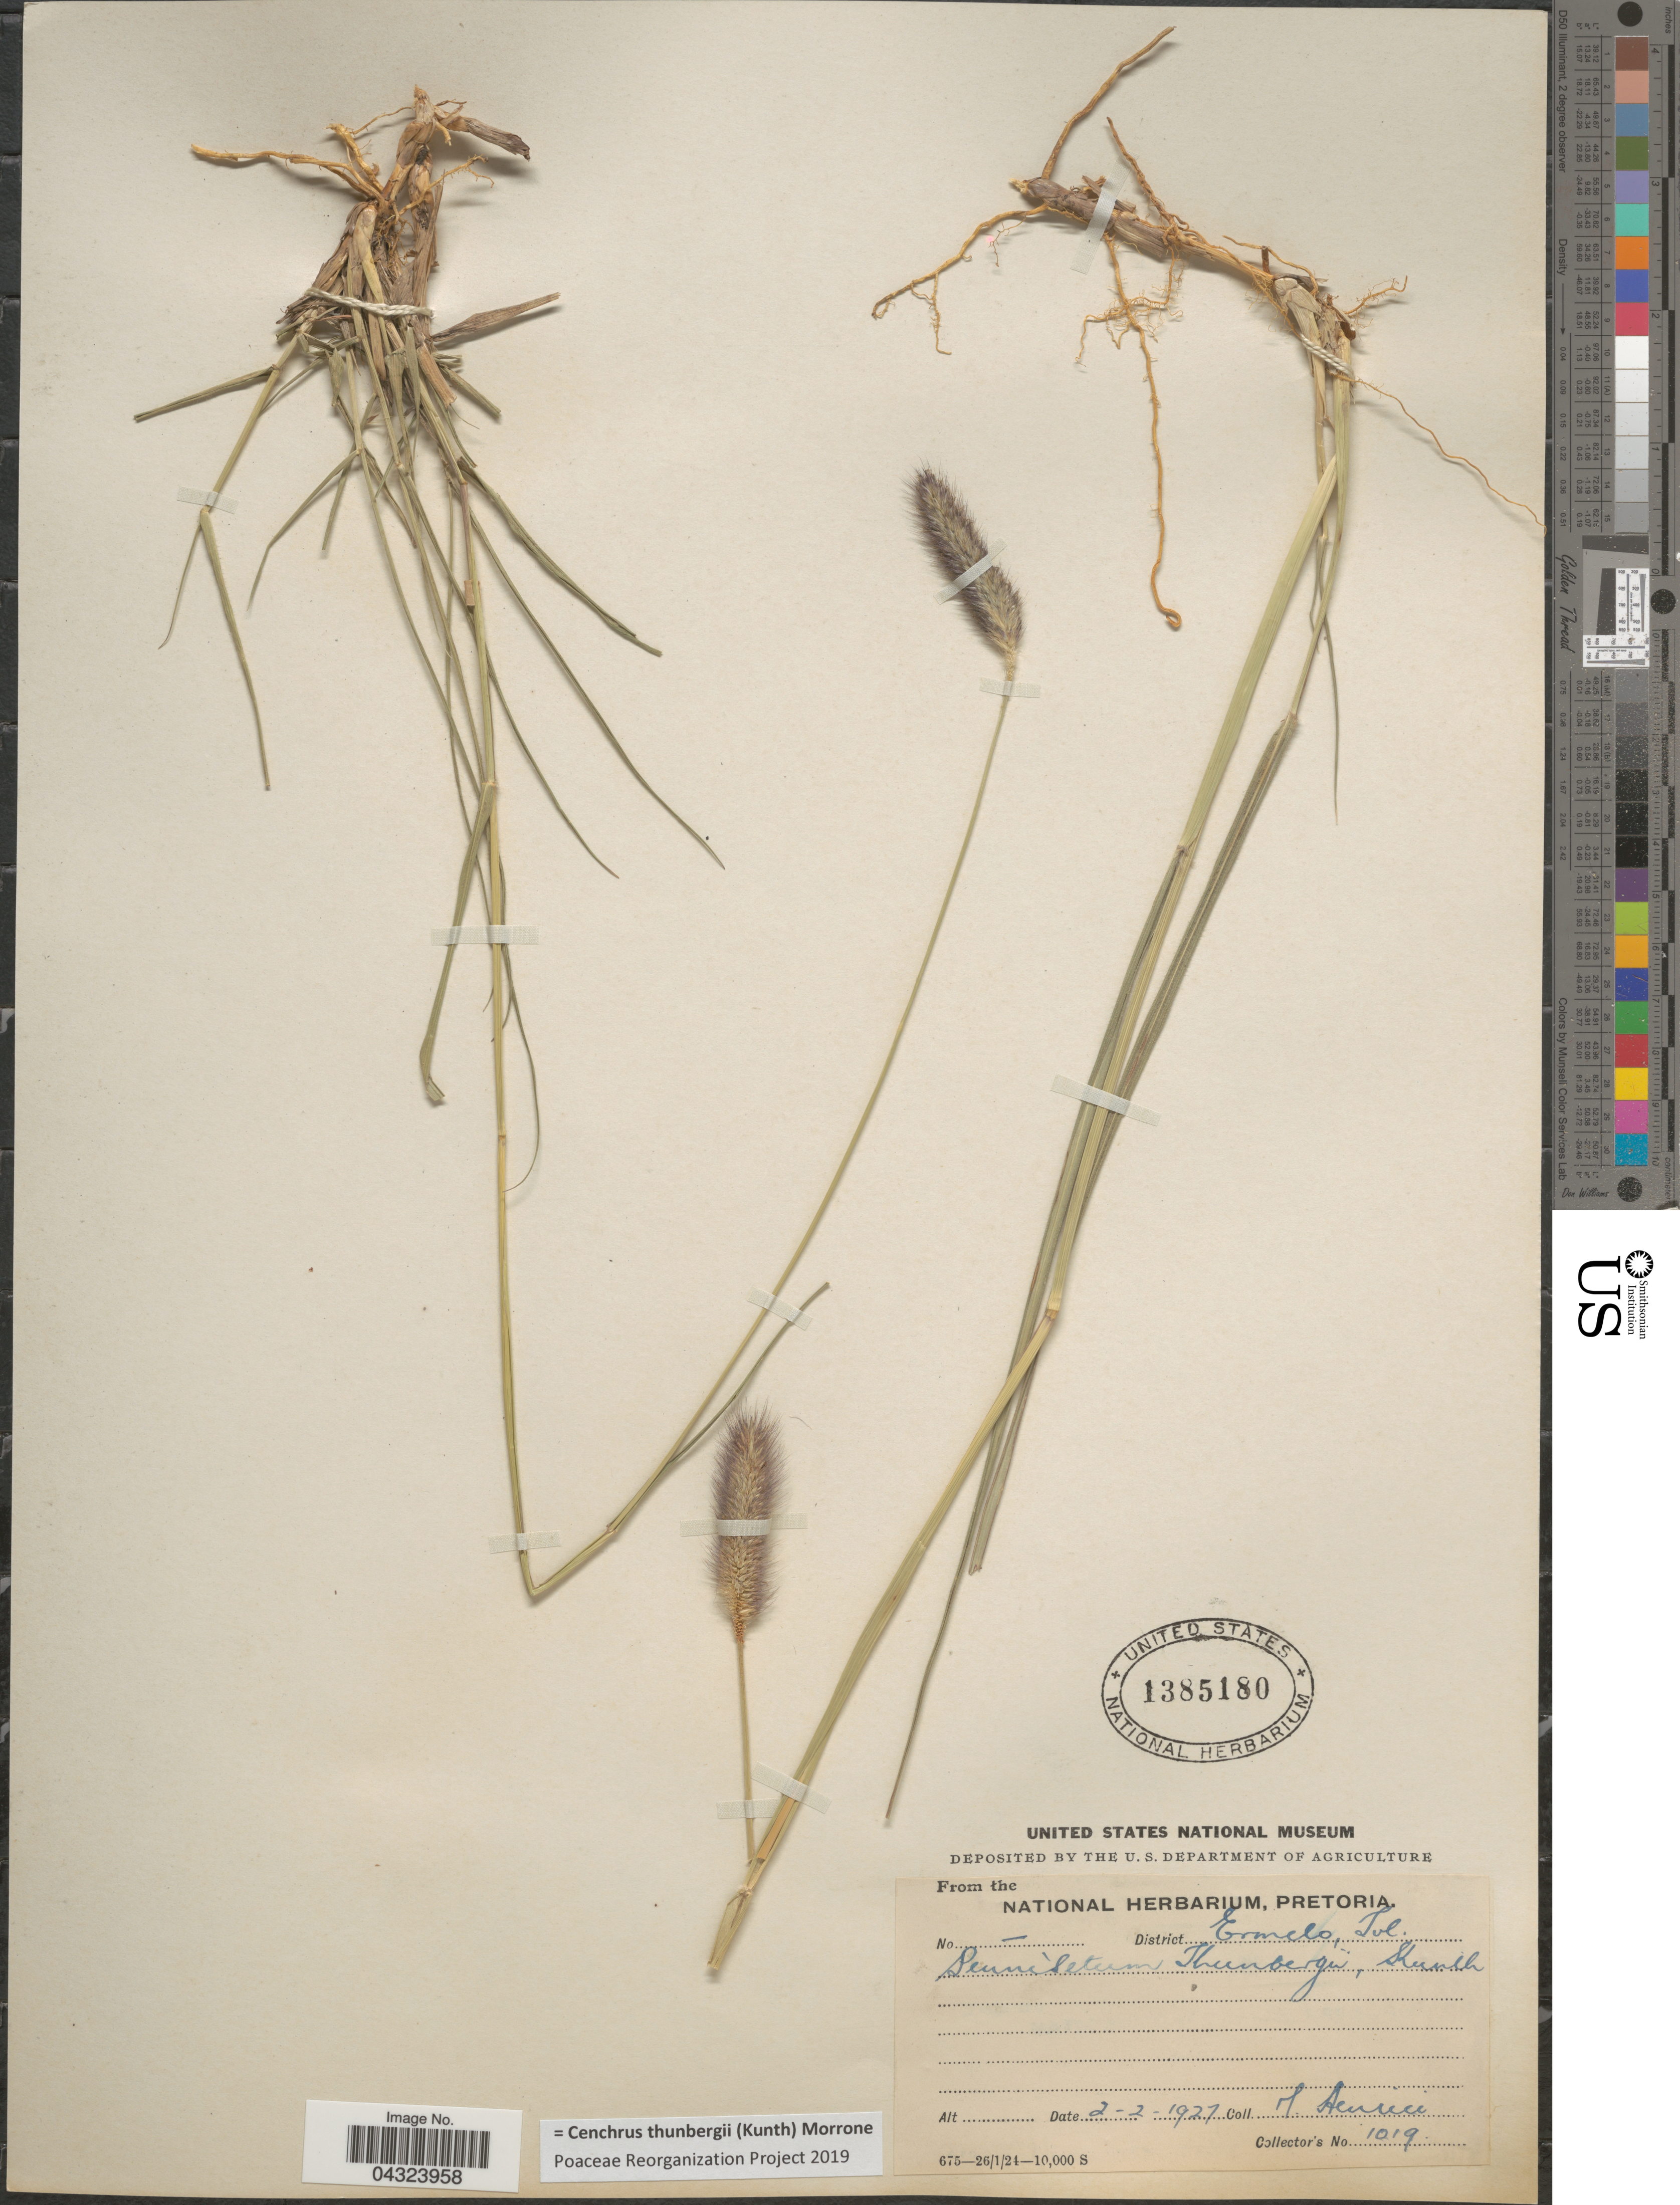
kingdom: Plantae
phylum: Tracheophyta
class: Liliopsida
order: Poales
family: Poaceae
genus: Cenchrus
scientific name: Cenchrus thunbergii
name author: (Kunth) Morrone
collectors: M. Henrici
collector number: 1019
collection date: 1927-02-02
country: South Africa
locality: District Ermelo, Tvl.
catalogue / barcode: US 1385180